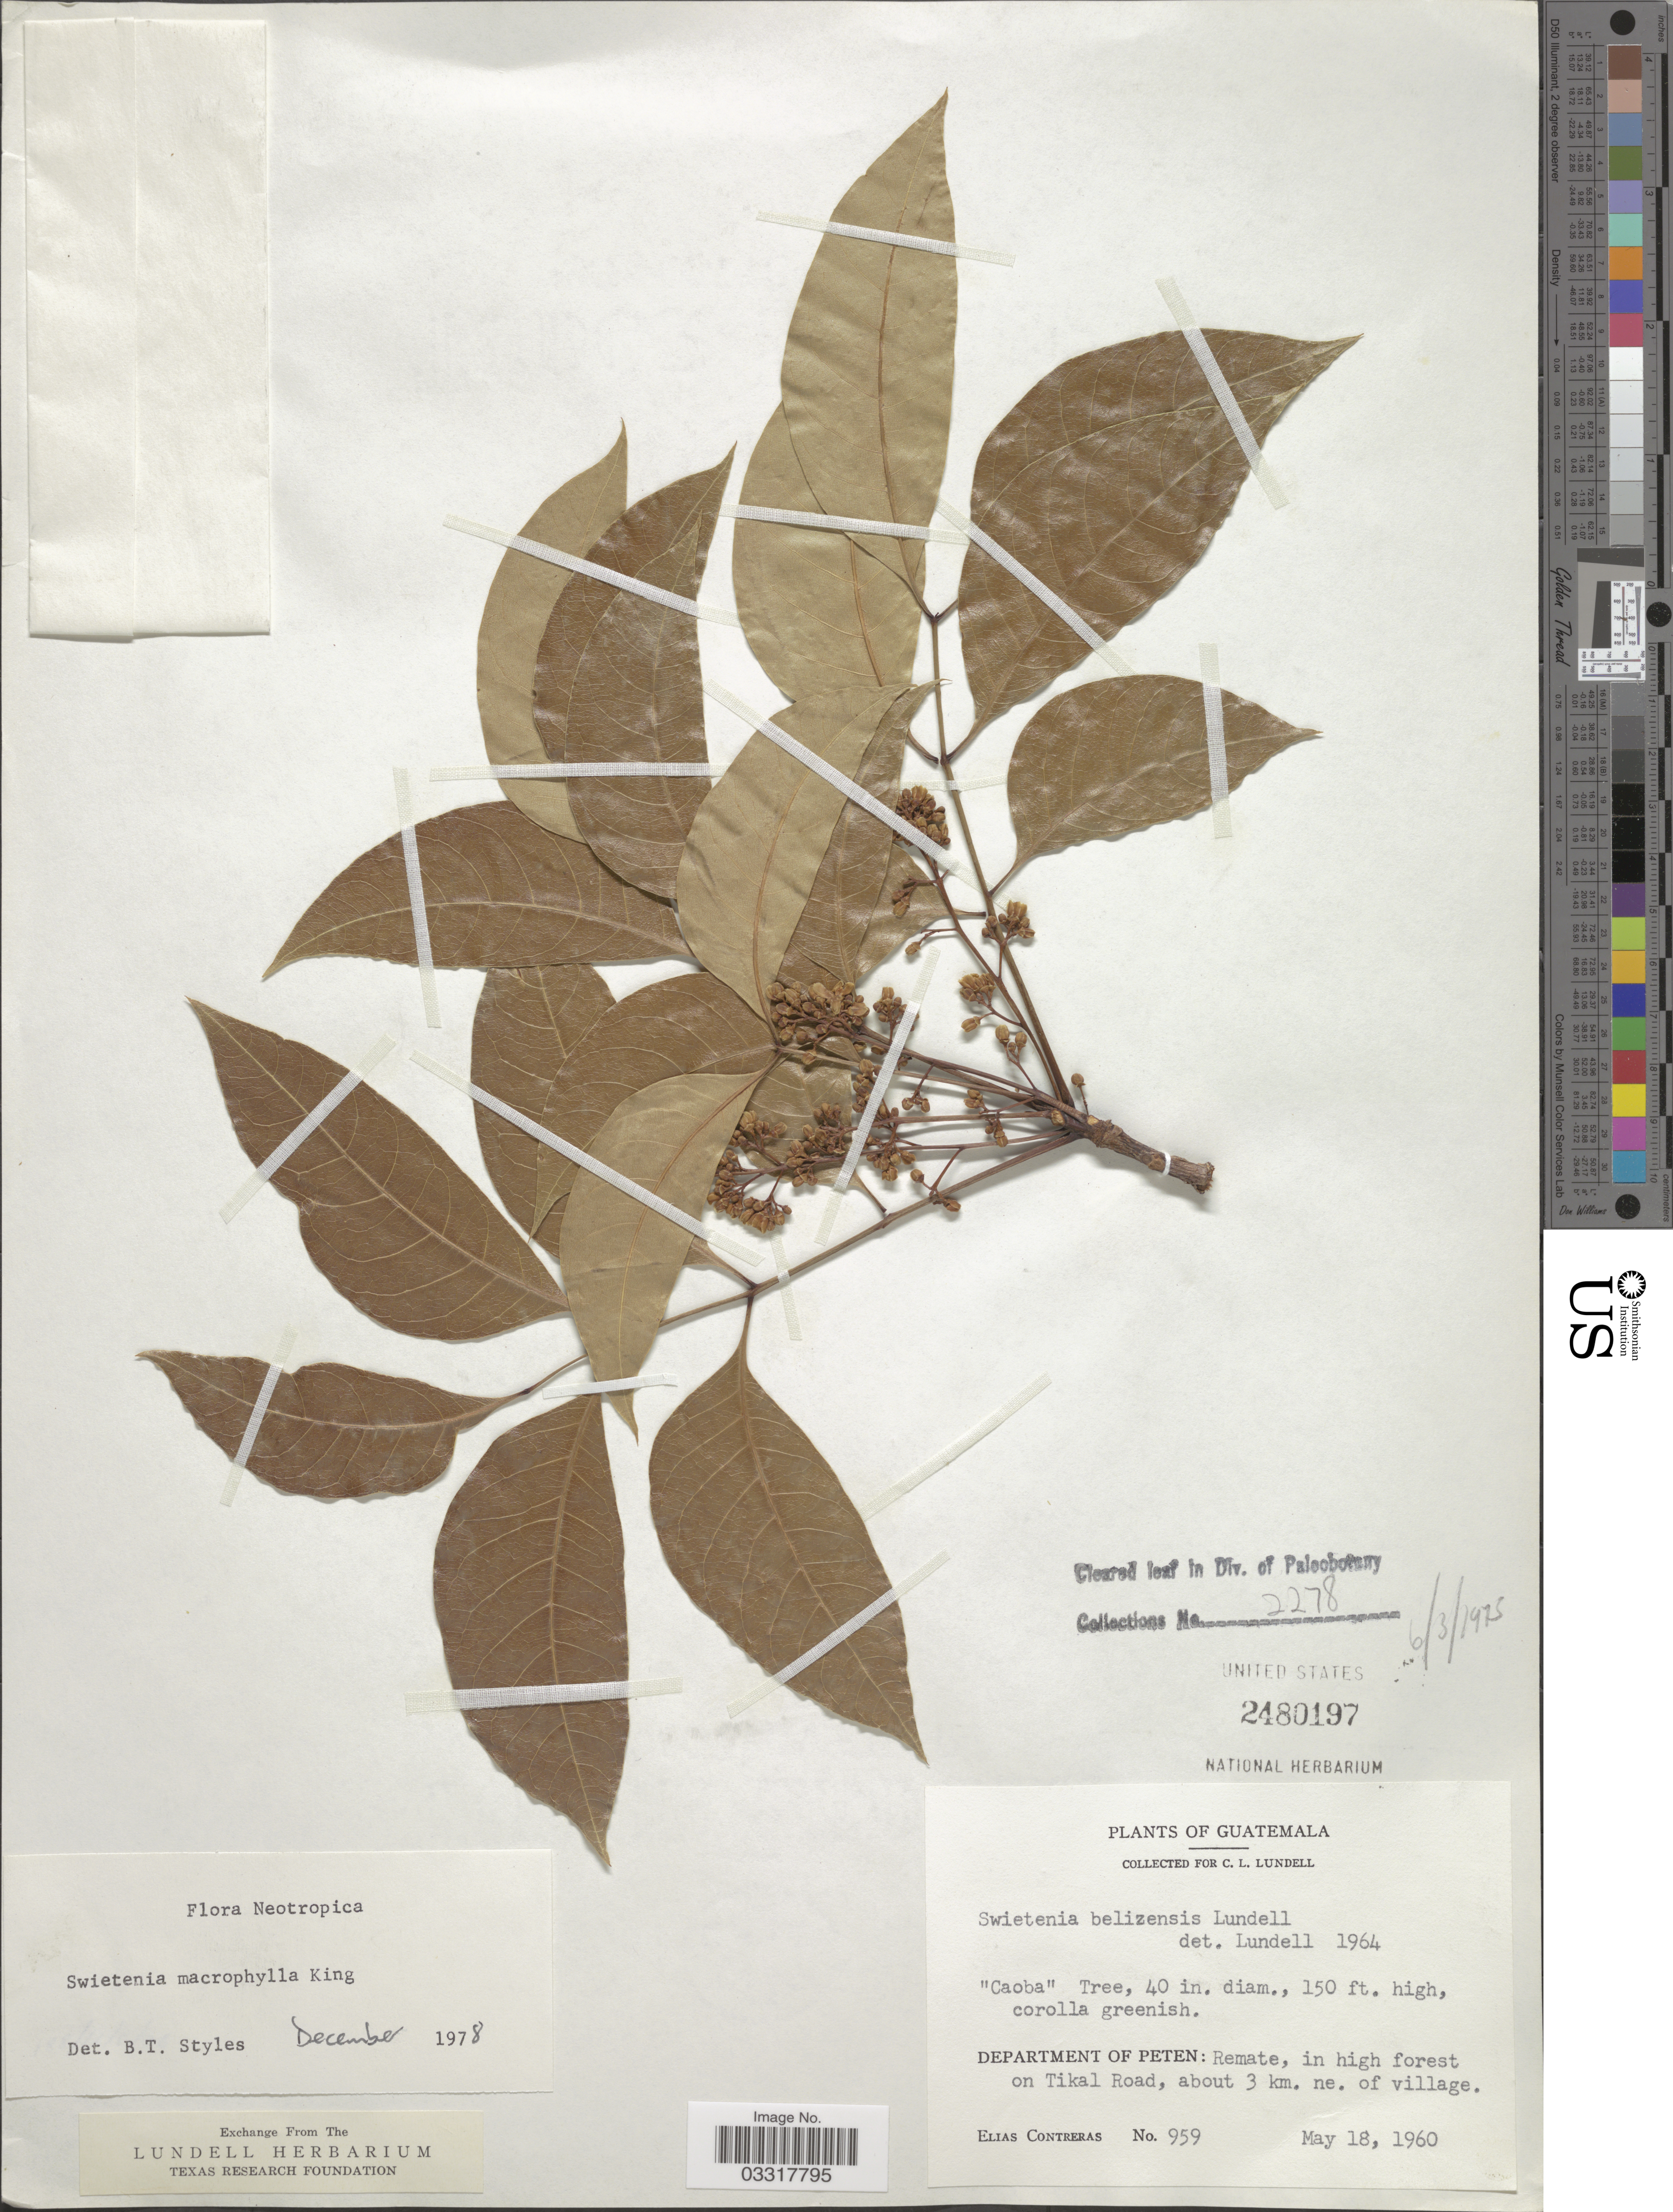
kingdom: Plantae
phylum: Tracheophyta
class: Magnoliopsida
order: Sapindales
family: Meliaceae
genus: Swietenia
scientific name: Swietenia macrophylla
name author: King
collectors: E. Contreras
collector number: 959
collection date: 1960-05-18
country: Guatemala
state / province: El Petén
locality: Department of Peten: Remate, in high forest on Tikal Road, about 3 km. ne. of village.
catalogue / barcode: US 2480197